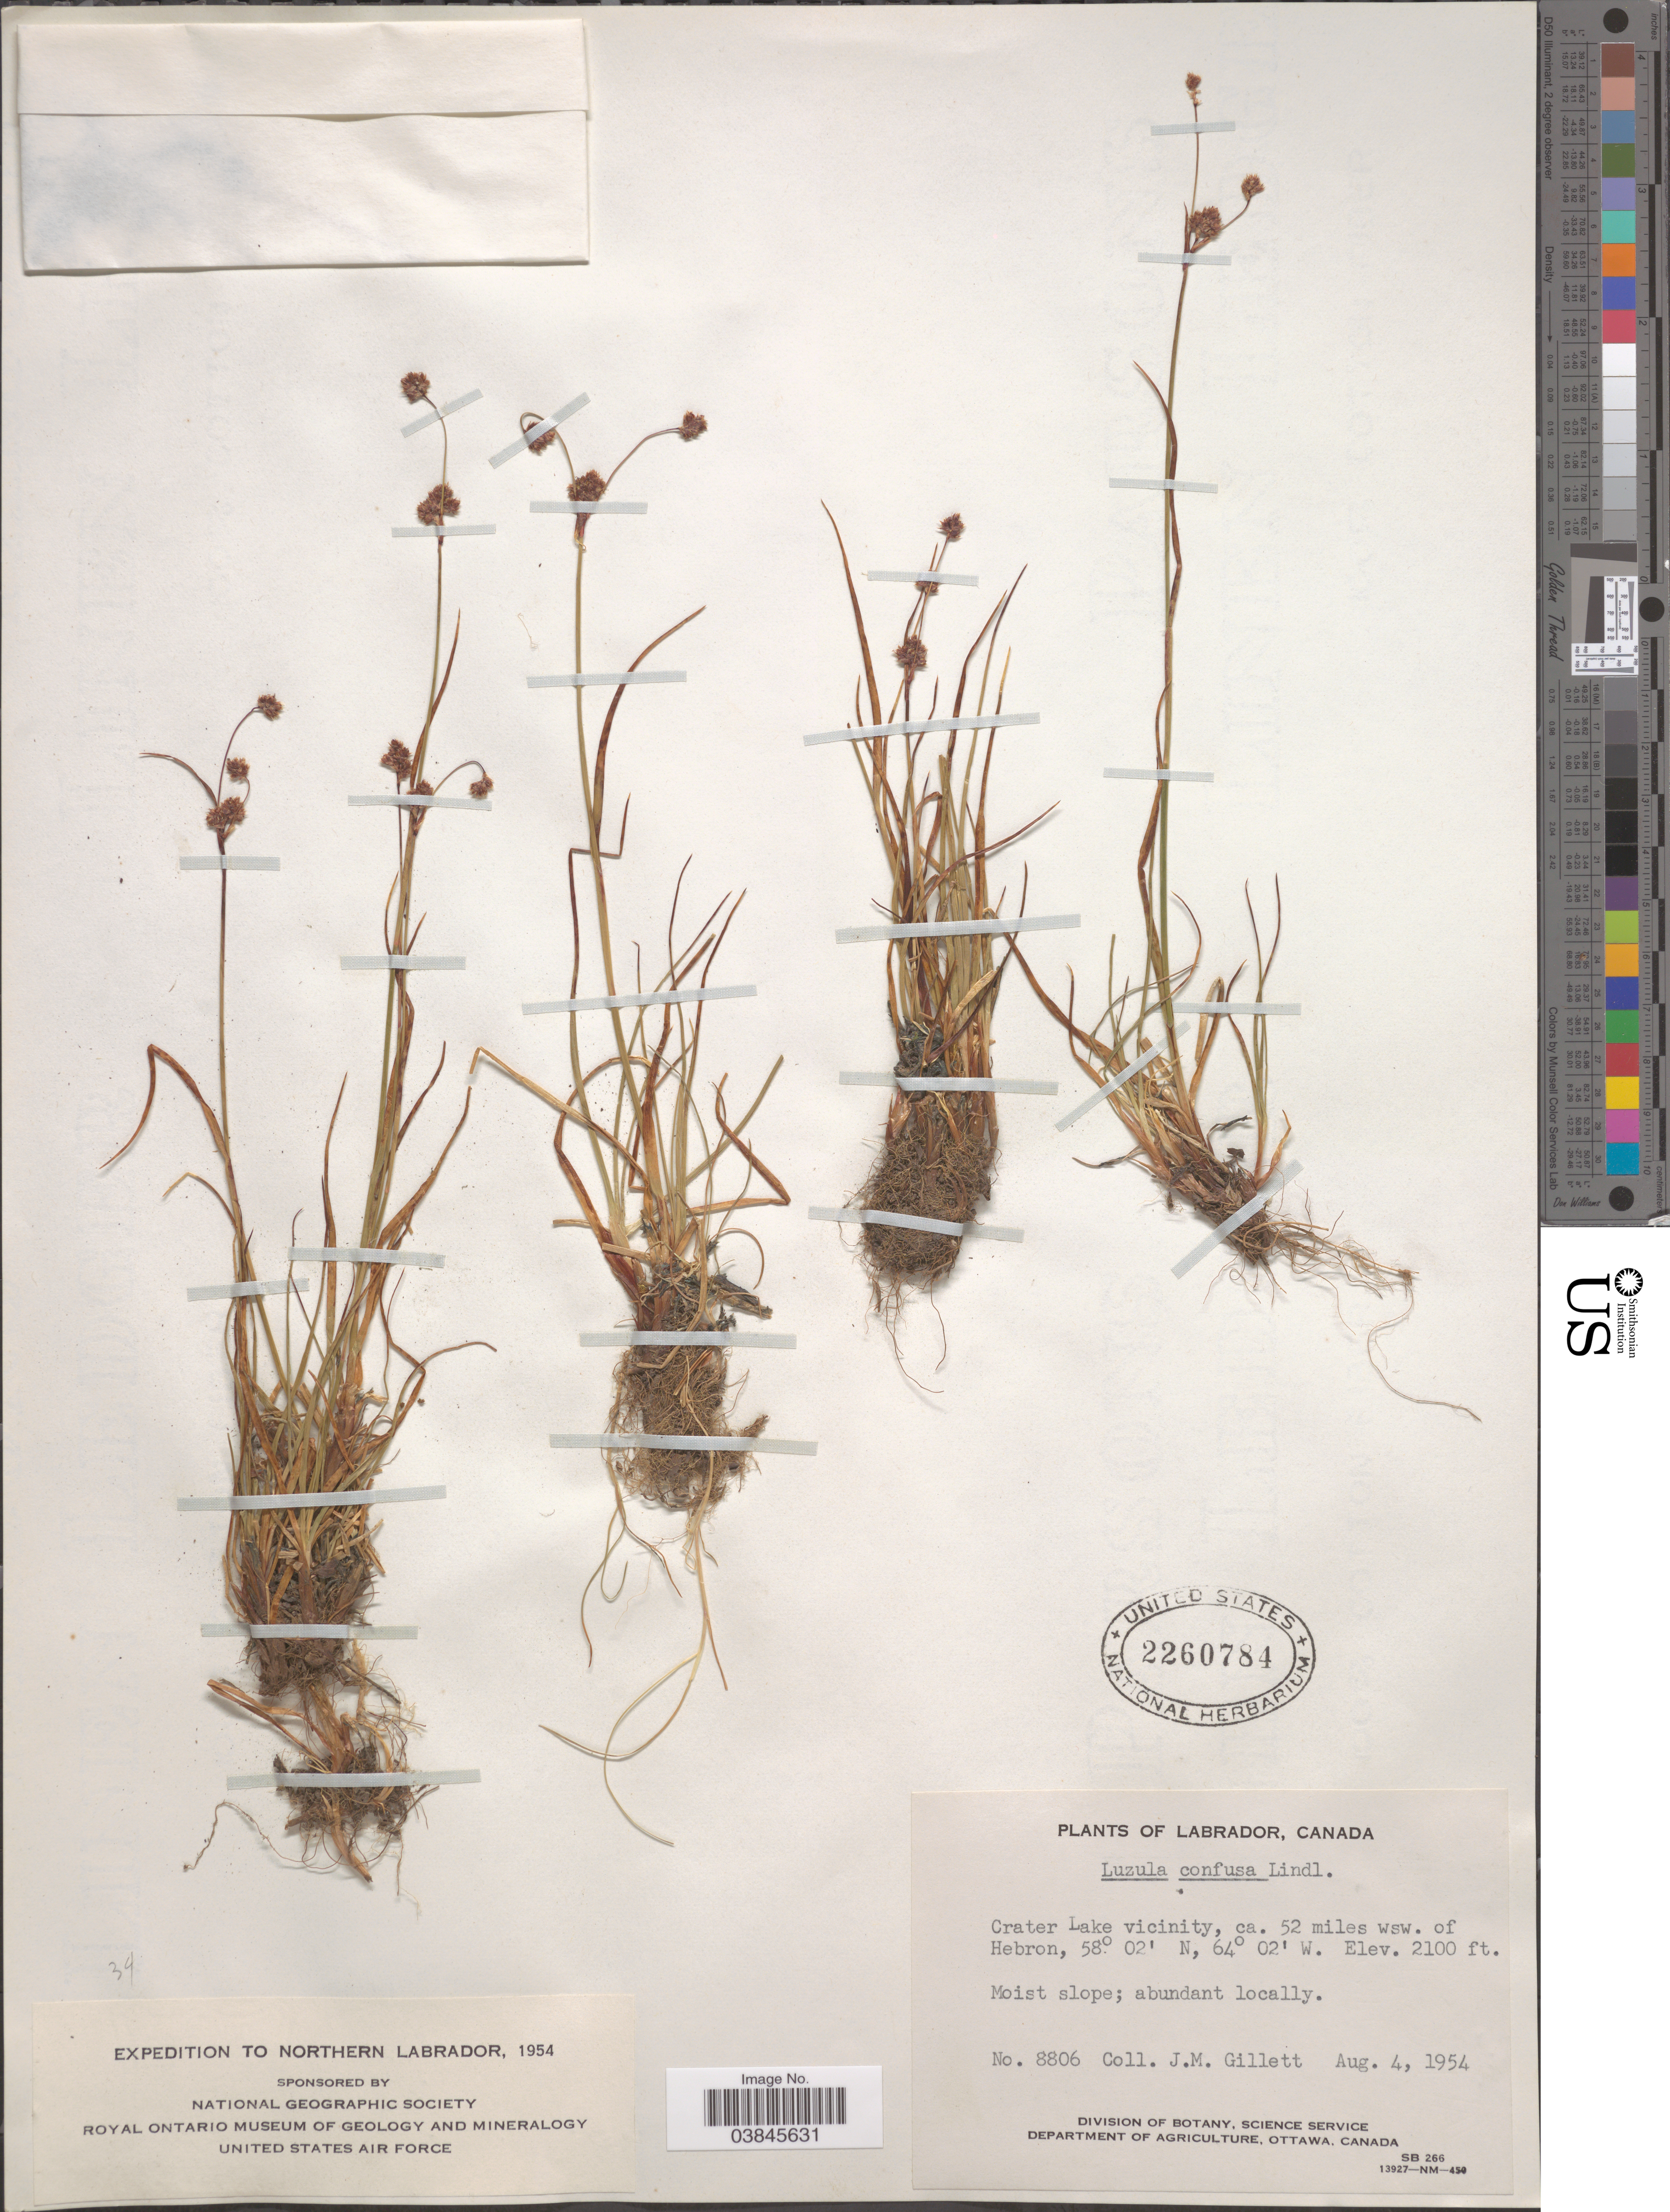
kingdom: Plantae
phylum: Tracheophyta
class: Liliopsida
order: Poales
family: Juncaceae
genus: Luzula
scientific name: Luzula confusa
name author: Lindeb.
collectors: J. M. Gillett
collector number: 8806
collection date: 1954-08-04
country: Canada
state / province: Newfoundland and Labrador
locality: Northern Labrador. Labrador. Crater Lake vicinity, ca. 52 miles wsw. of Hebron.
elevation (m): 640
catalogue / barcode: US 2260784